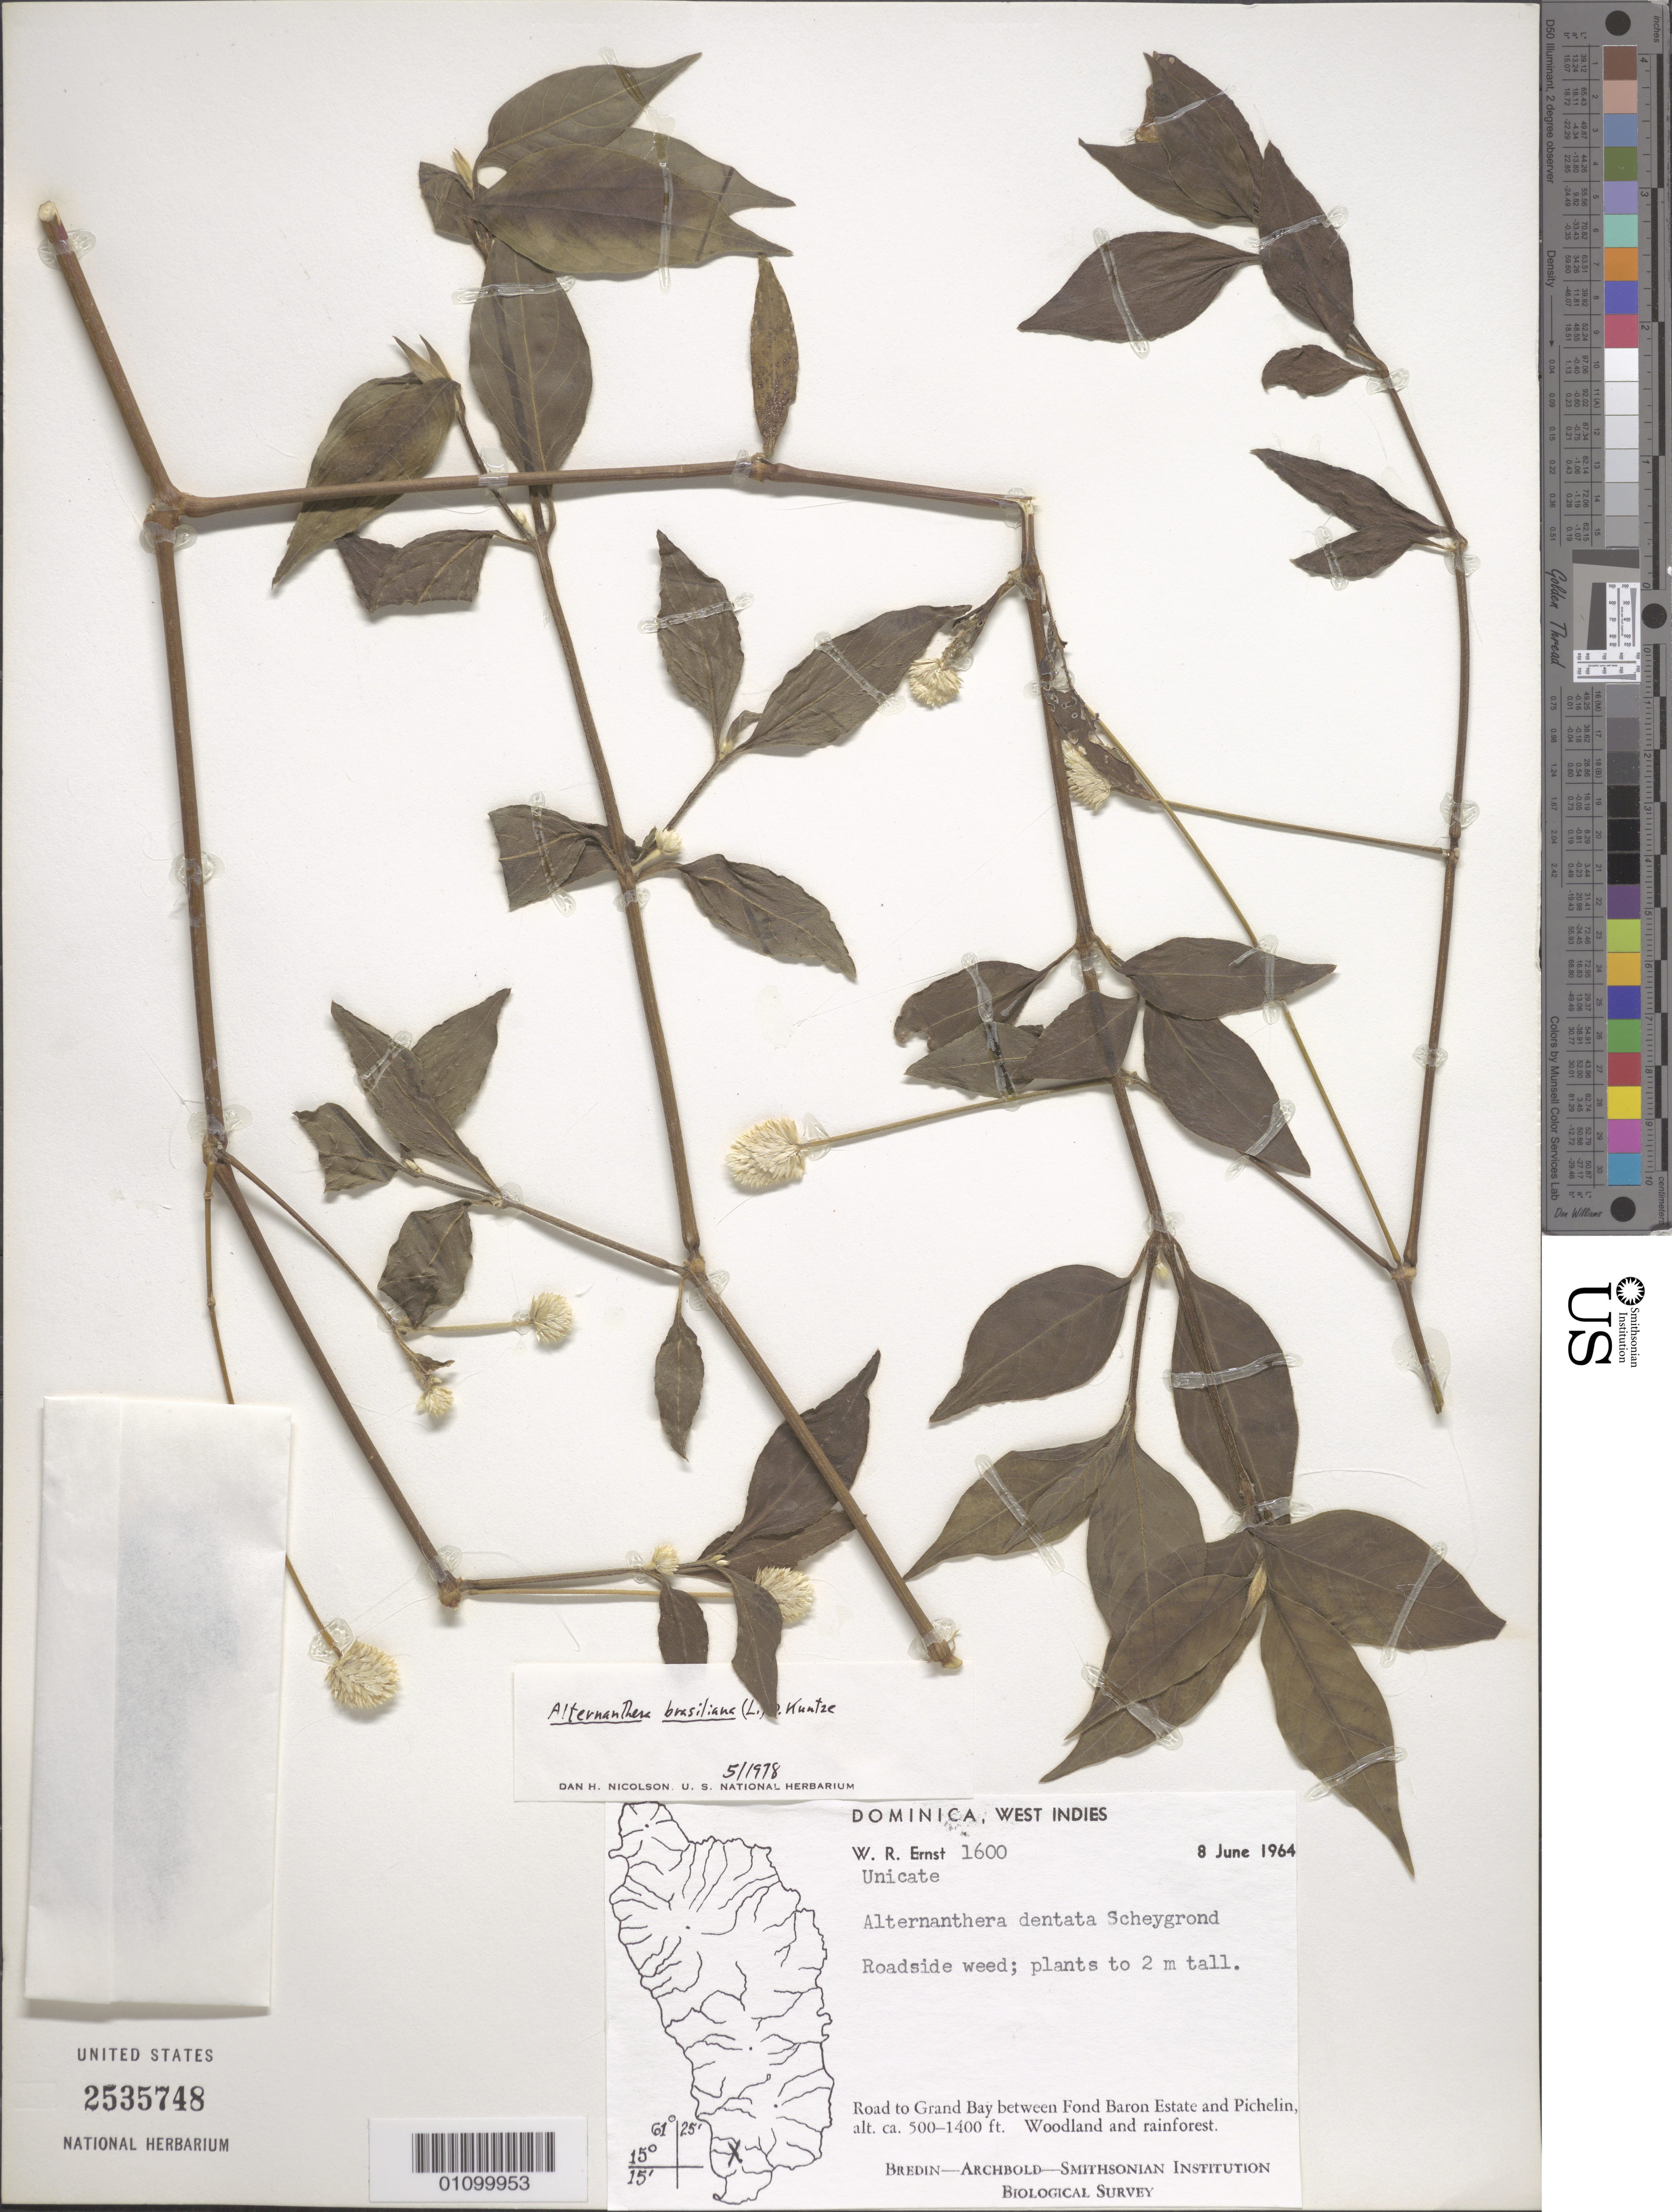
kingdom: Plantae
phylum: Tracheophyta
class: Magnoliopsida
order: Caryophyllales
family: Amaranthaceae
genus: Alternanthera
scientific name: Alternanthera brasiliana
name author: (L.) Kuntze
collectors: W. R. Ernst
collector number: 1600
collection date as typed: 08 Jun 1964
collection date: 1964-06-08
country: Dominica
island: Dominica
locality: Road to Grand Bay between Fond Baron Estate and Pichelin.Woodland and rainforest.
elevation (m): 152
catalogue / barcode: US 2535748